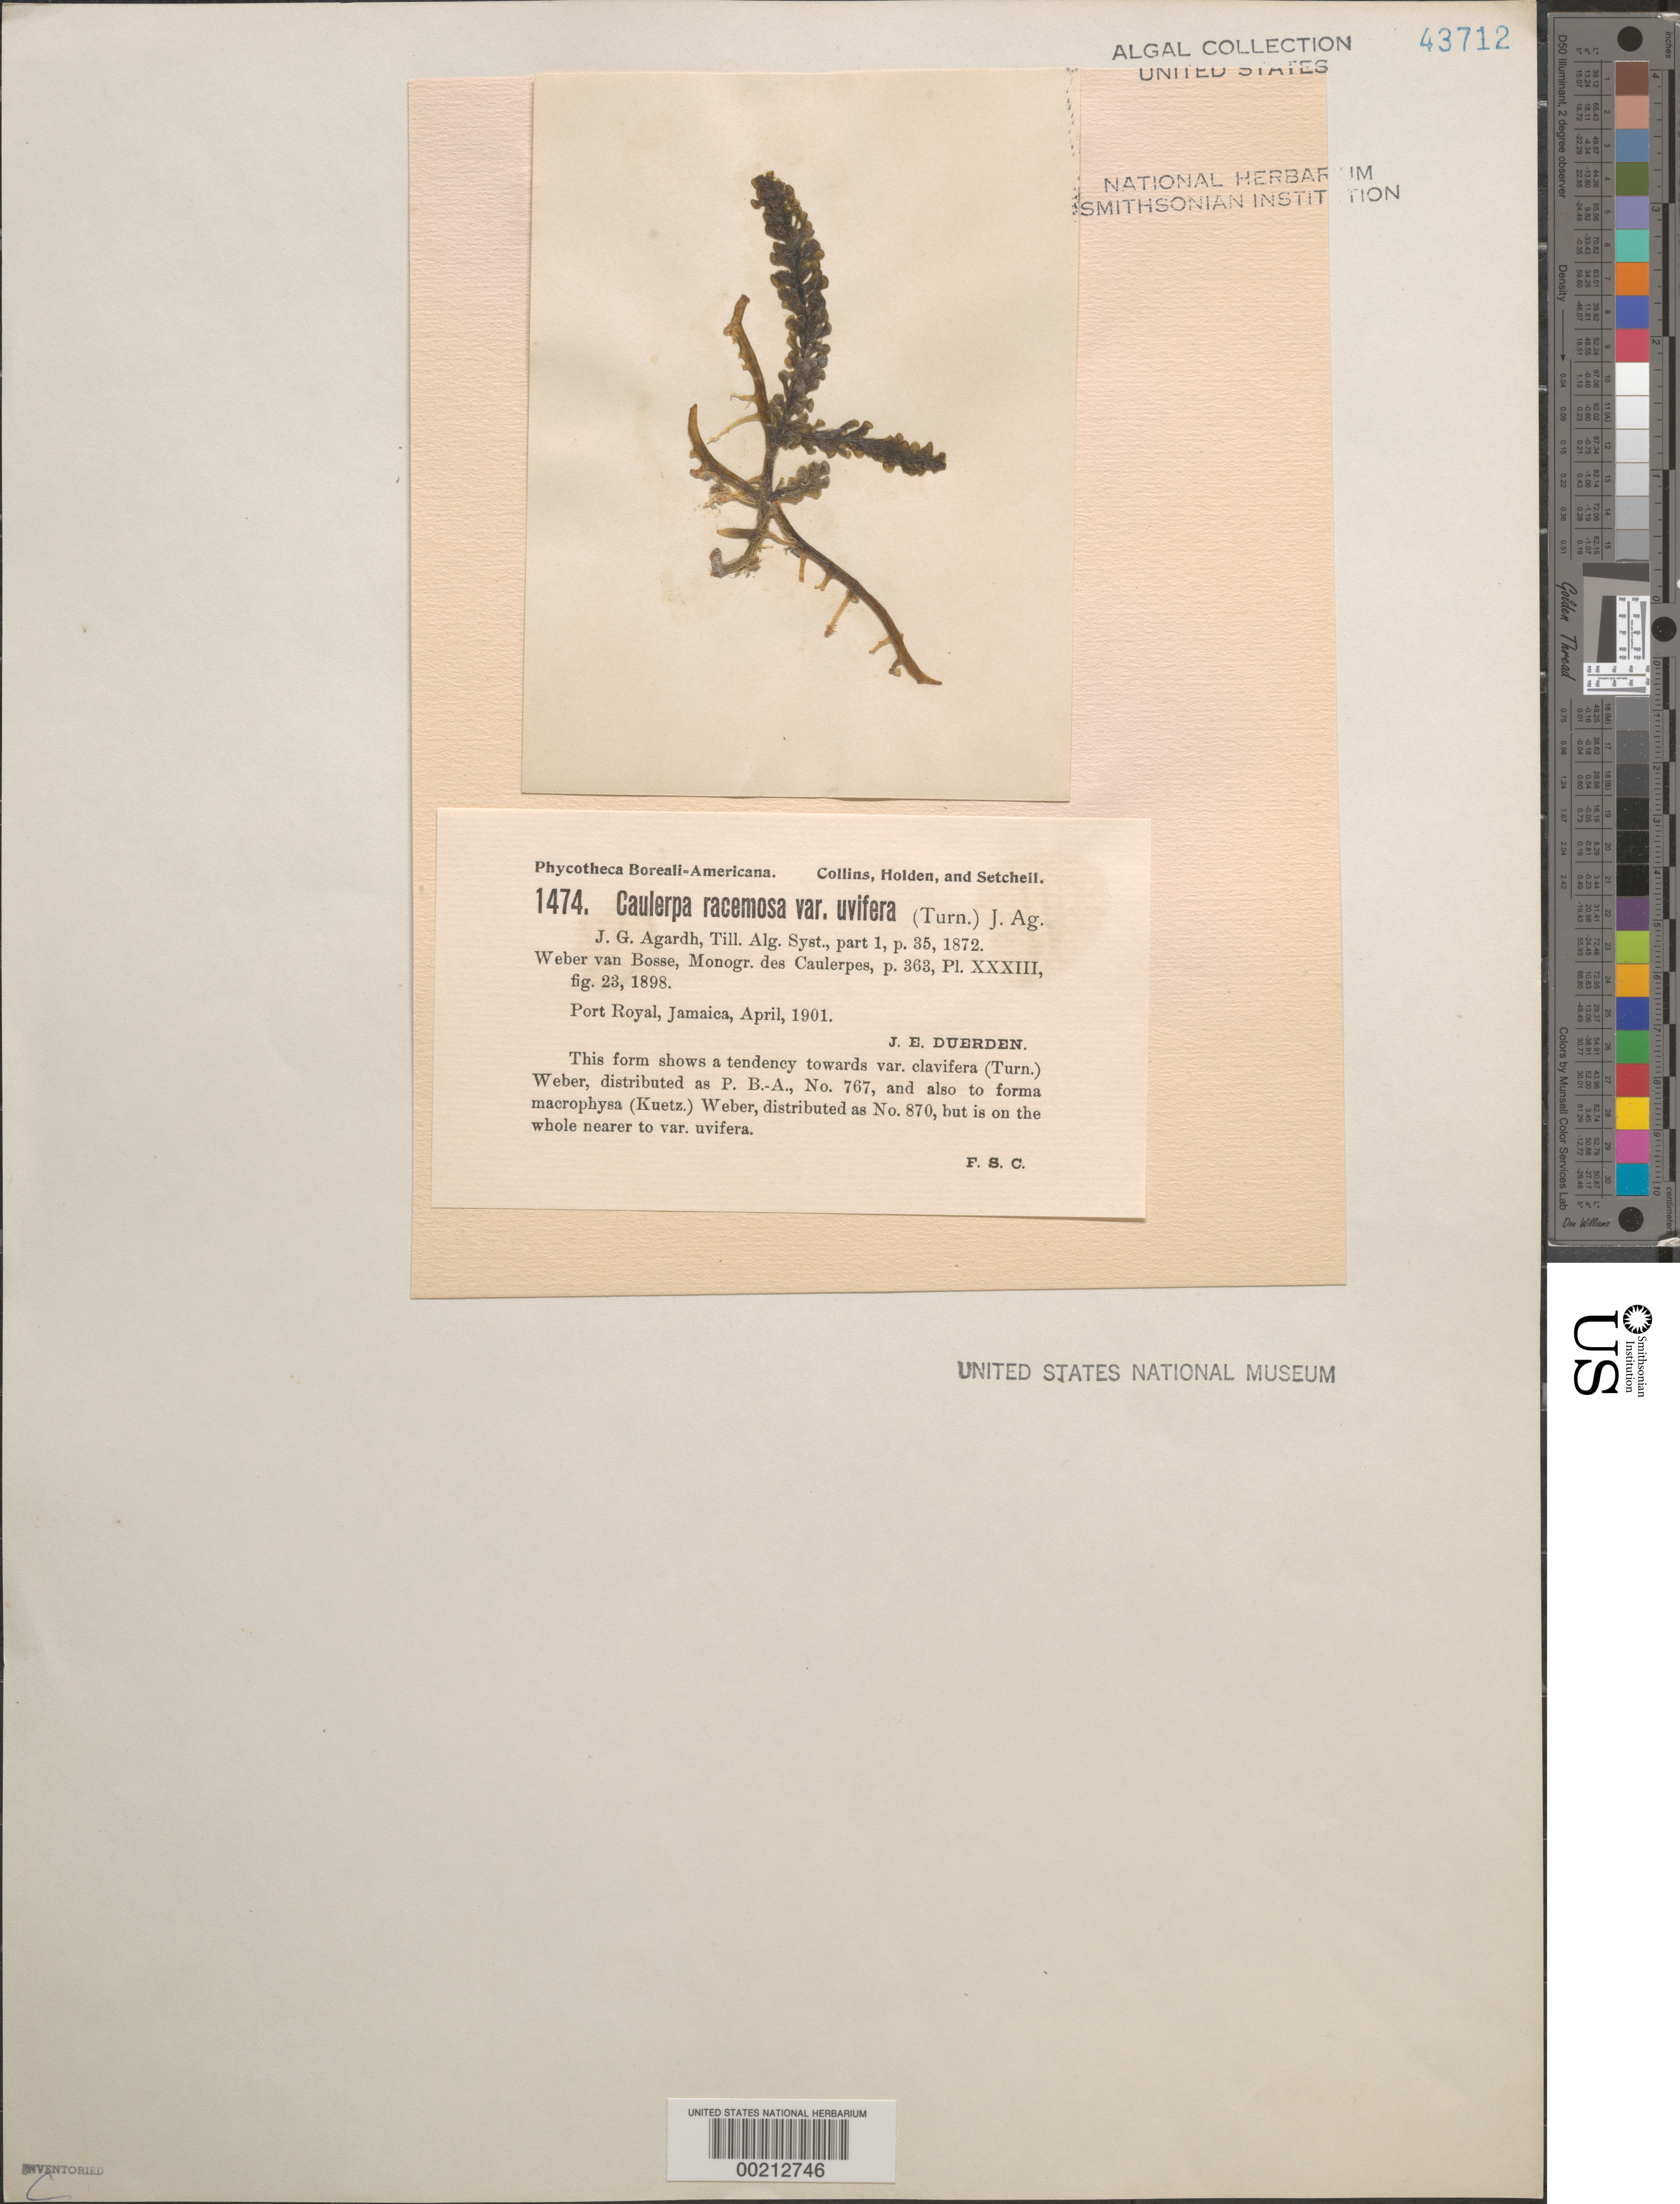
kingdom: Plantae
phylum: Chlorophyta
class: Ulvophyceae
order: Bryopsidales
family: Caulerpaceae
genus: Caulerpa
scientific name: Caulerpa racemosa var. uvifera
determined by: Collins, Frank S.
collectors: J. Duerden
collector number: PB-A 1474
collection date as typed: Apr 1901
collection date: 1901-04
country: Jamaica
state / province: Kingston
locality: Port royal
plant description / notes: Collins, Holden & Setchell, Phycotheca Boreali-Americana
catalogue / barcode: US 43712